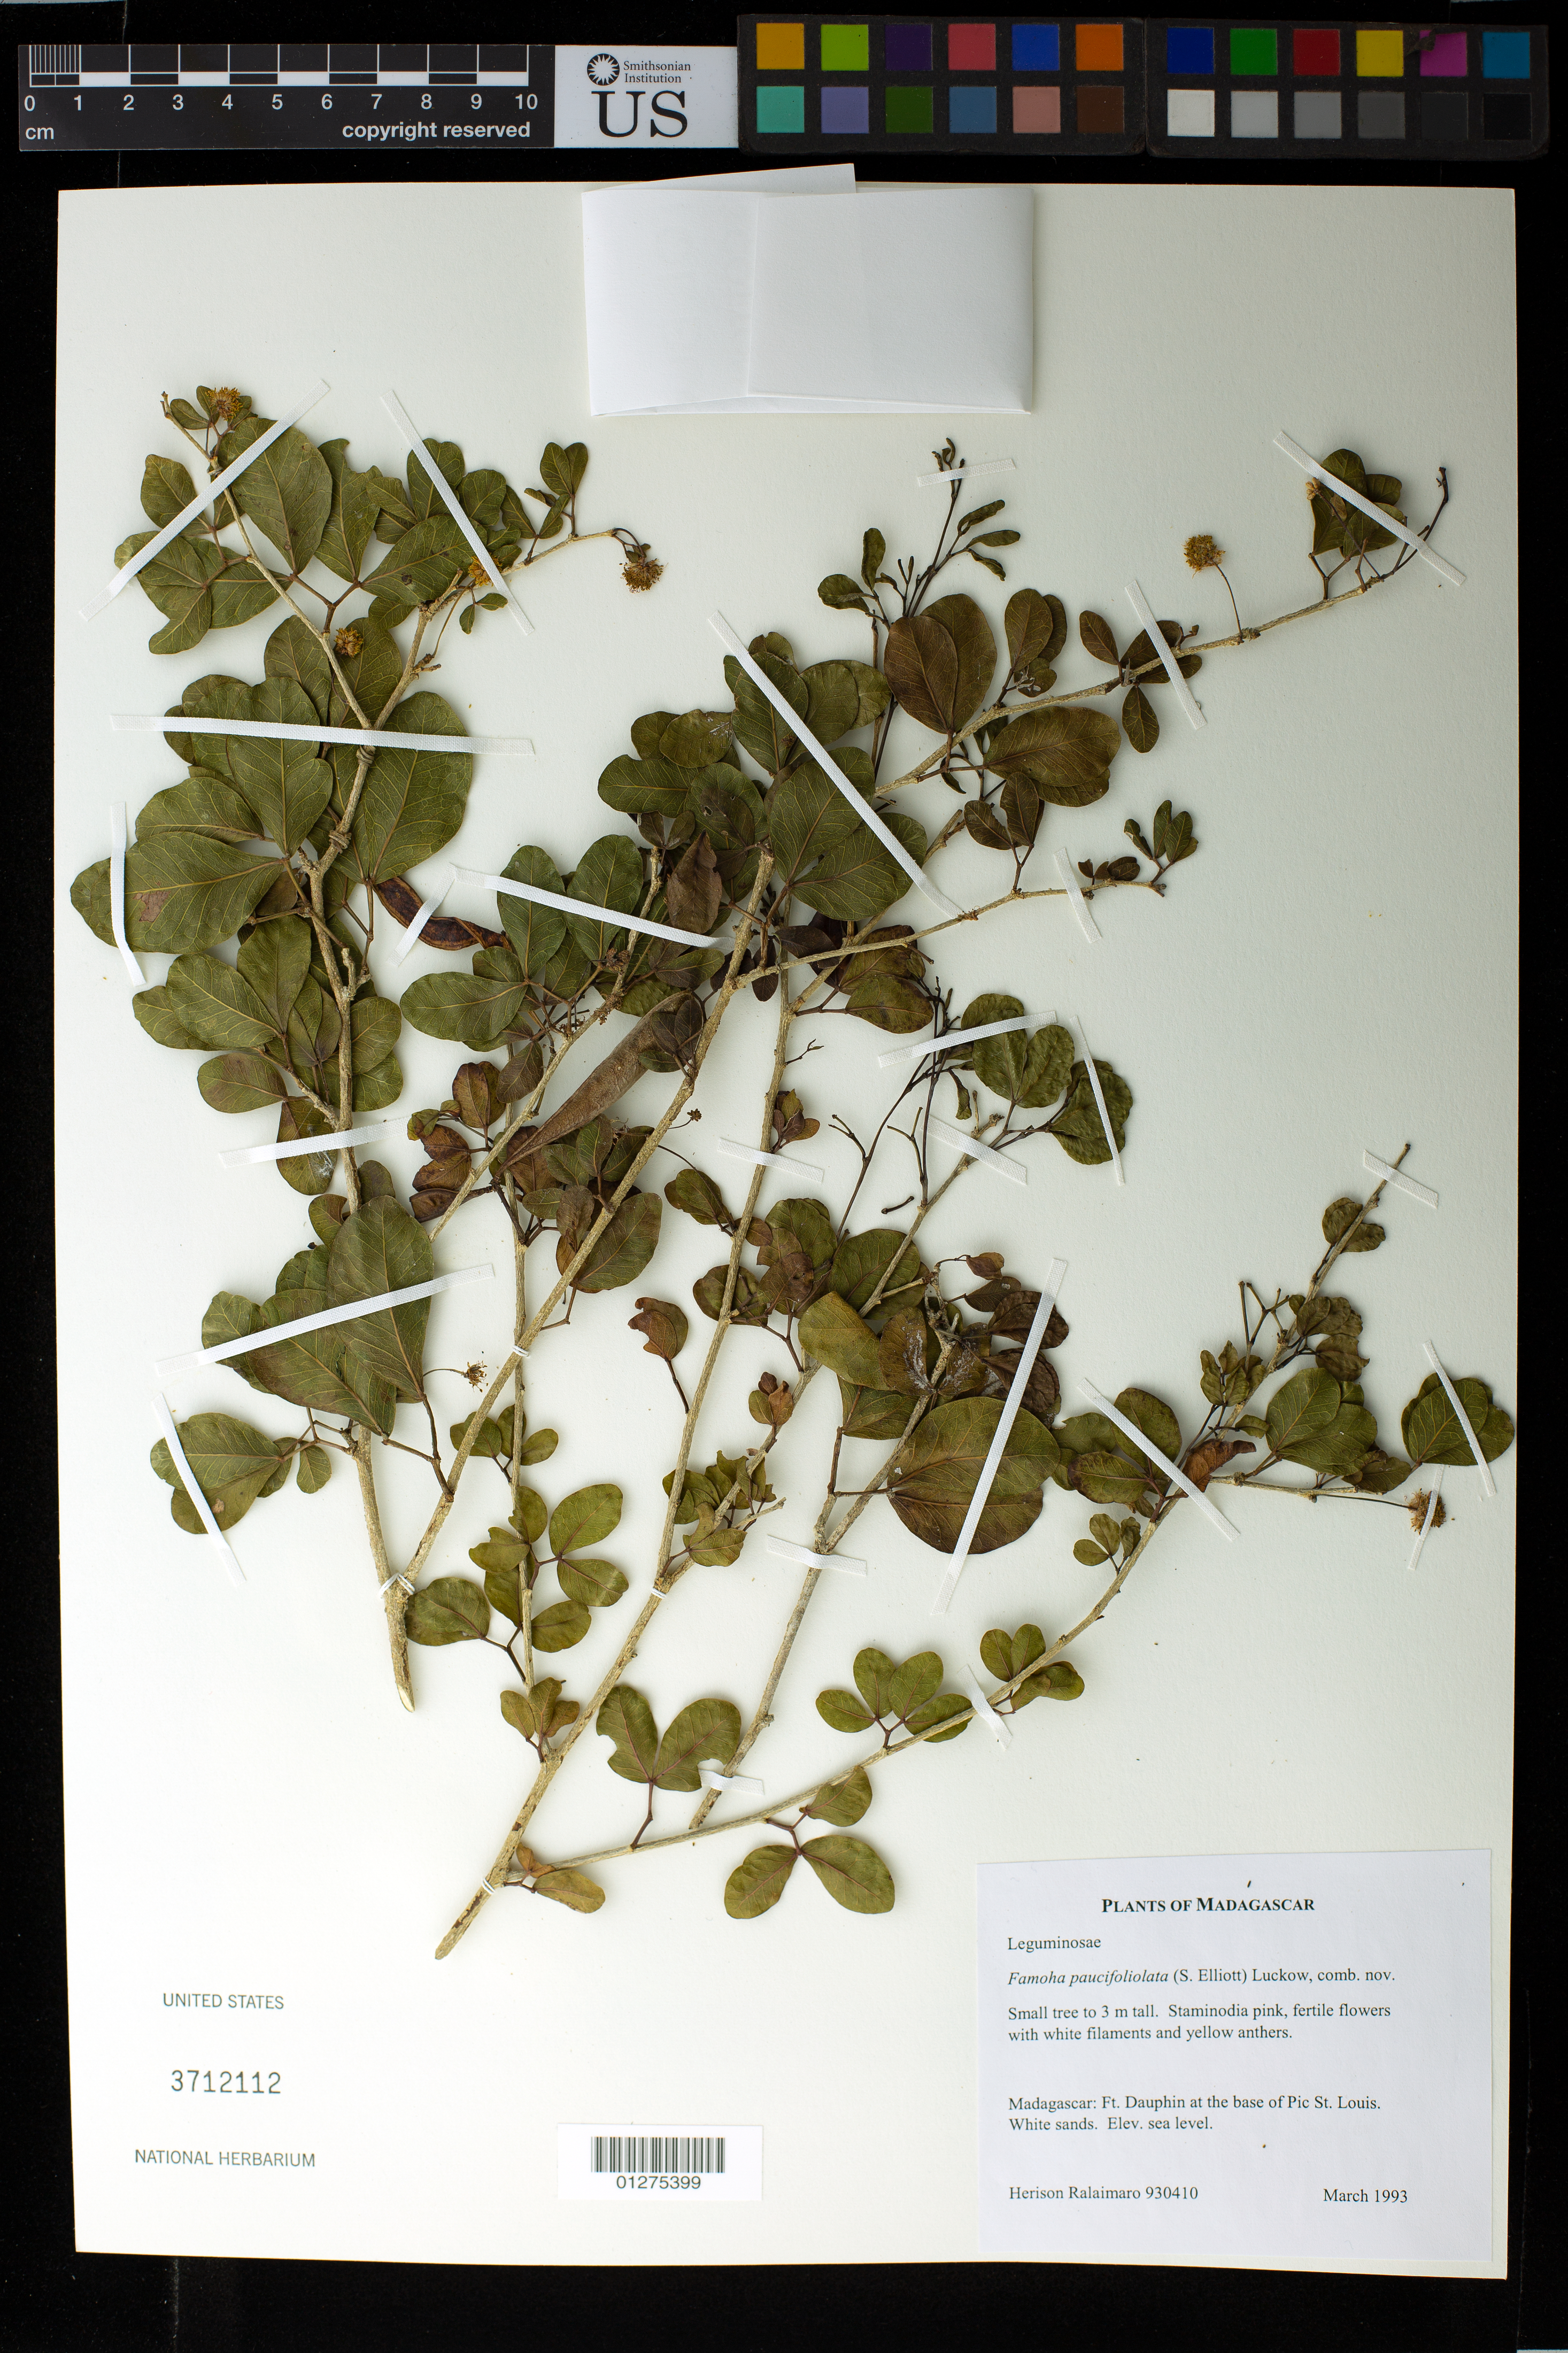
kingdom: Plantae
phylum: Tracheophyta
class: Magnoliopsida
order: Fabales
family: Fabaceae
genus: Dichrostachys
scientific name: Dichrostachys paucifoliolata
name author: (S. Elliott) Drake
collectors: H. Ralaimaro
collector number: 930410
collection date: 1993-03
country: Madagascar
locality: Ft. Dauphin at the base of Pic St. Louis. White sands. Elev. sea level.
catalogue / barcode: US 3712112